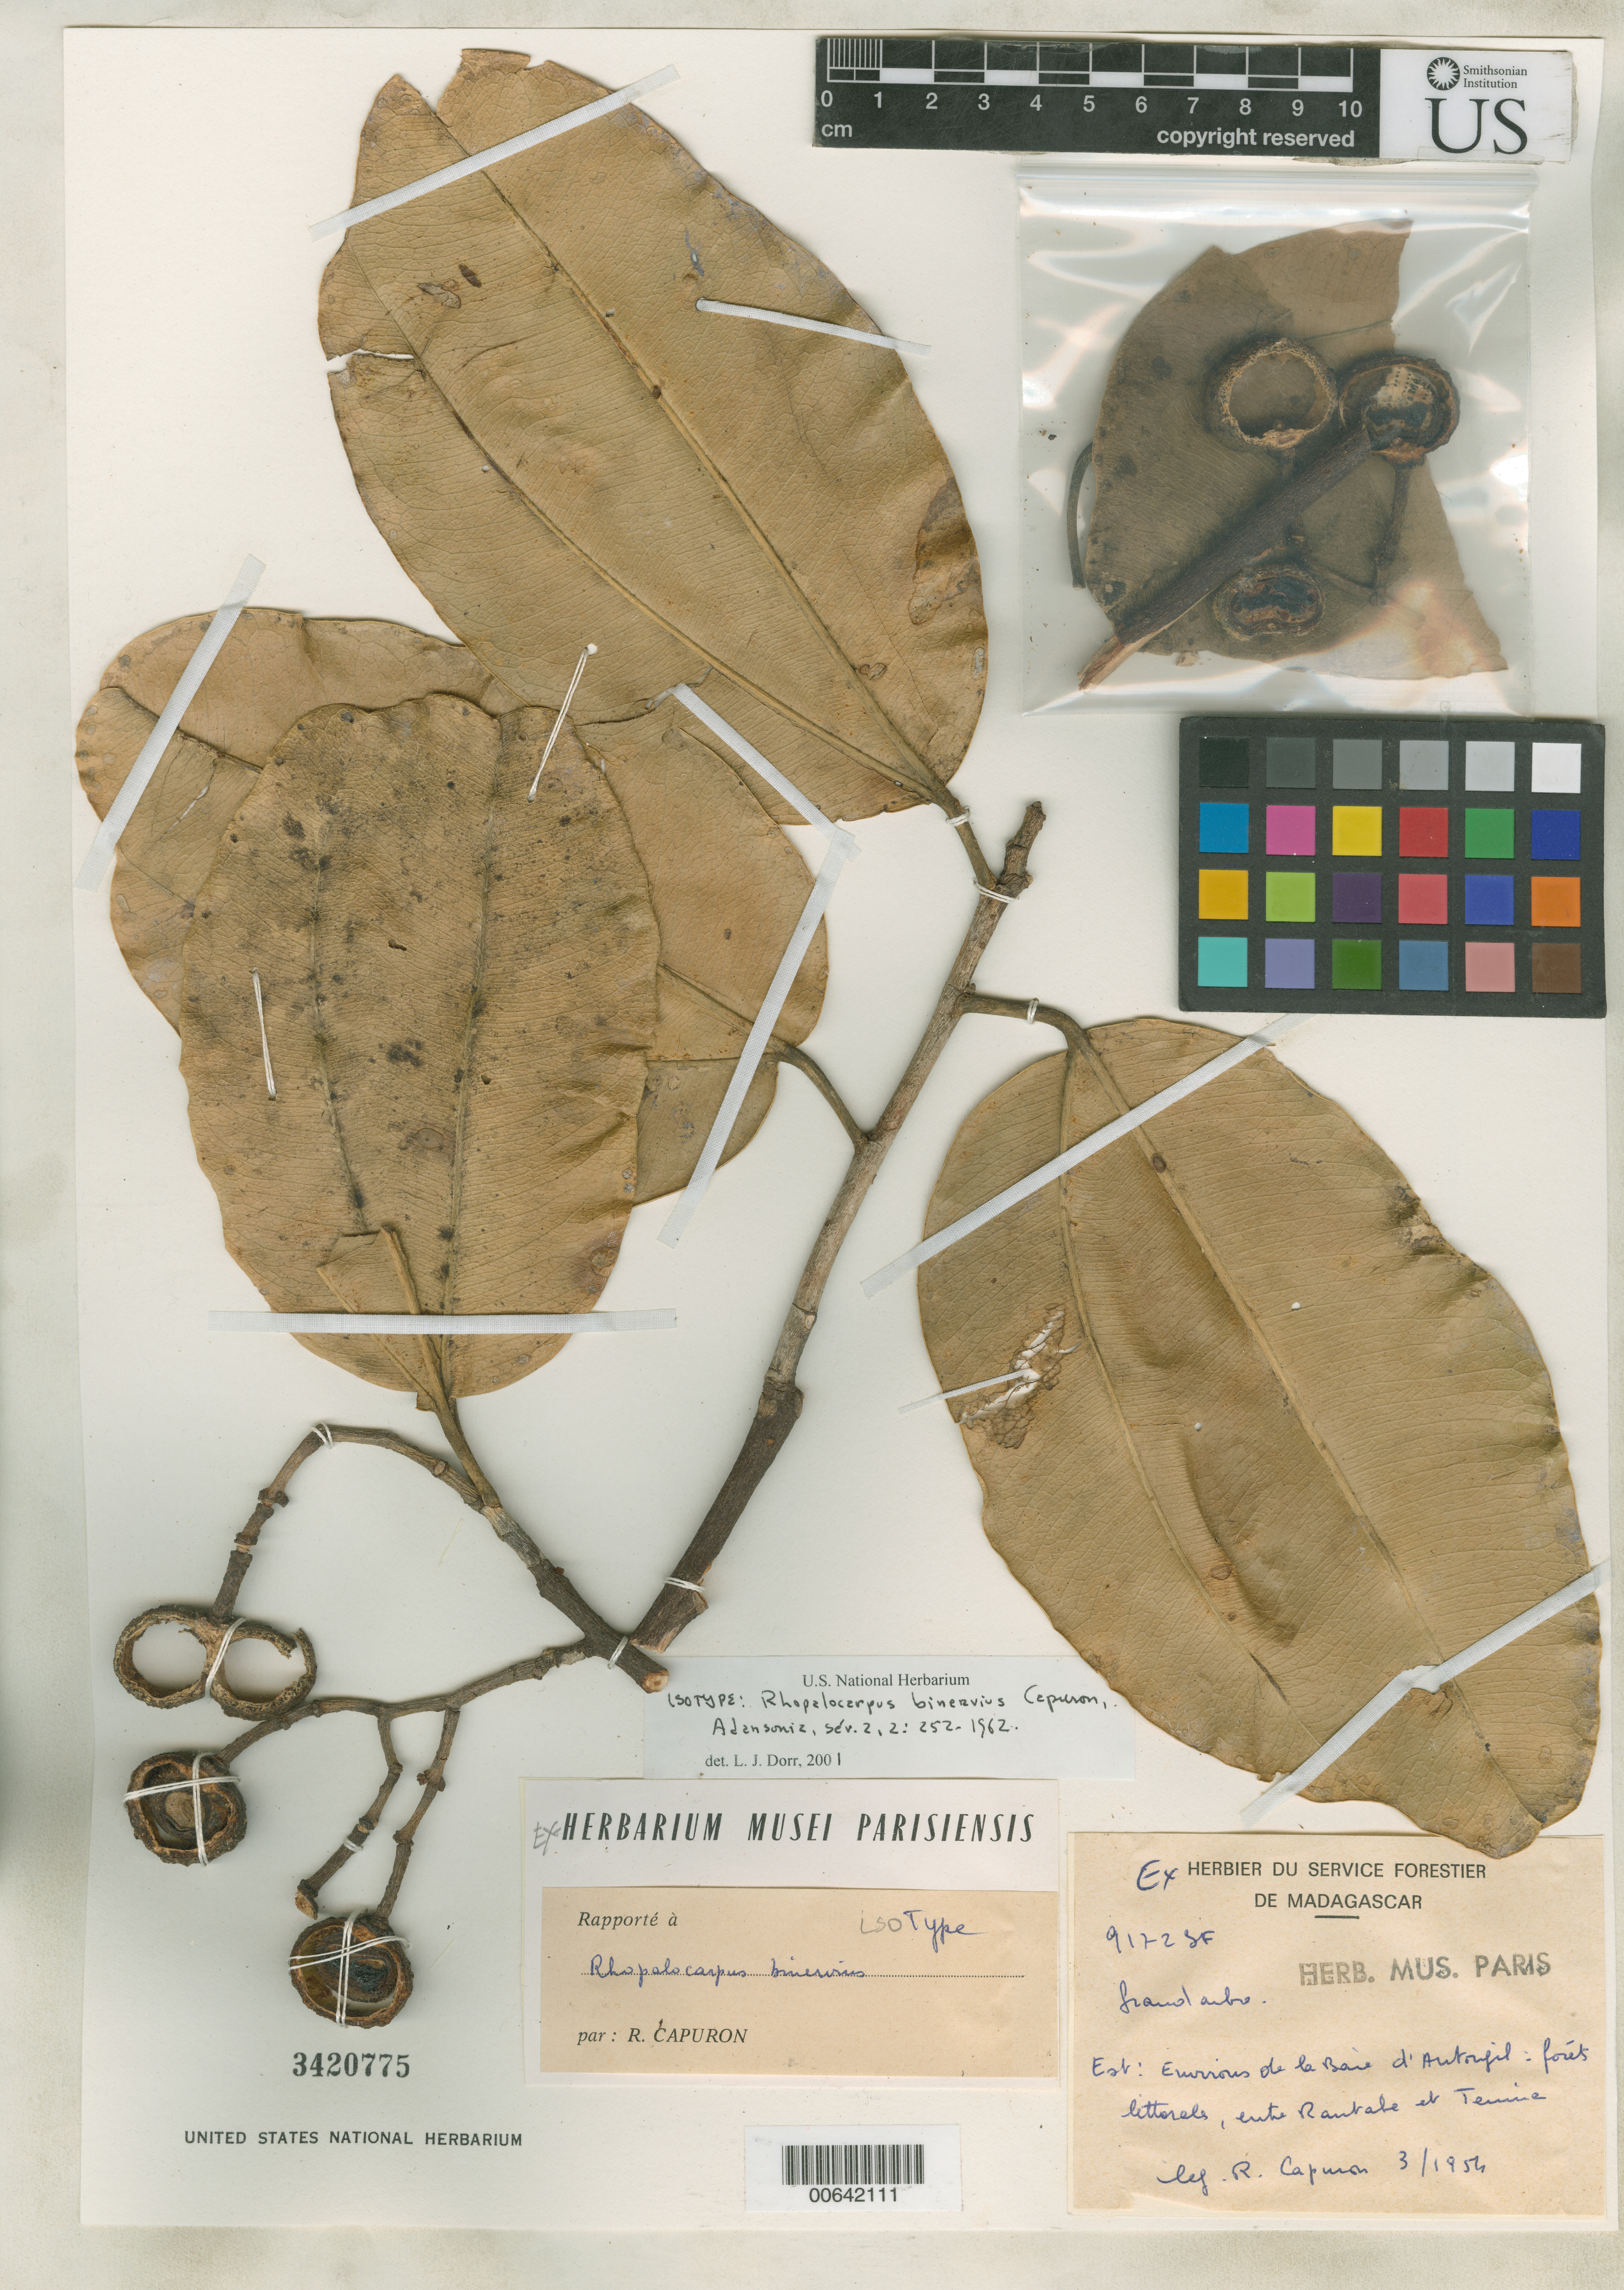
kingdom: Plantae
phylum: Tracheophyta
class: Magnoliopsida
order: Malvales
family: Sphaerosepalaceae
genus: Rhopalocarpus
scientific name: Rhopalocarpus binervis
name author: Capuron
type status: Isotype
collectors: R. P. Capuron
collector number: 91723F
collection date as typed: Mar 1956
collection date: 1956-03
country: Madagascar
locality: Environs de la Baie d'Antongil: foréts littorale, entre Rantabe et Terrine.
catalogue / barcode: US 3420775